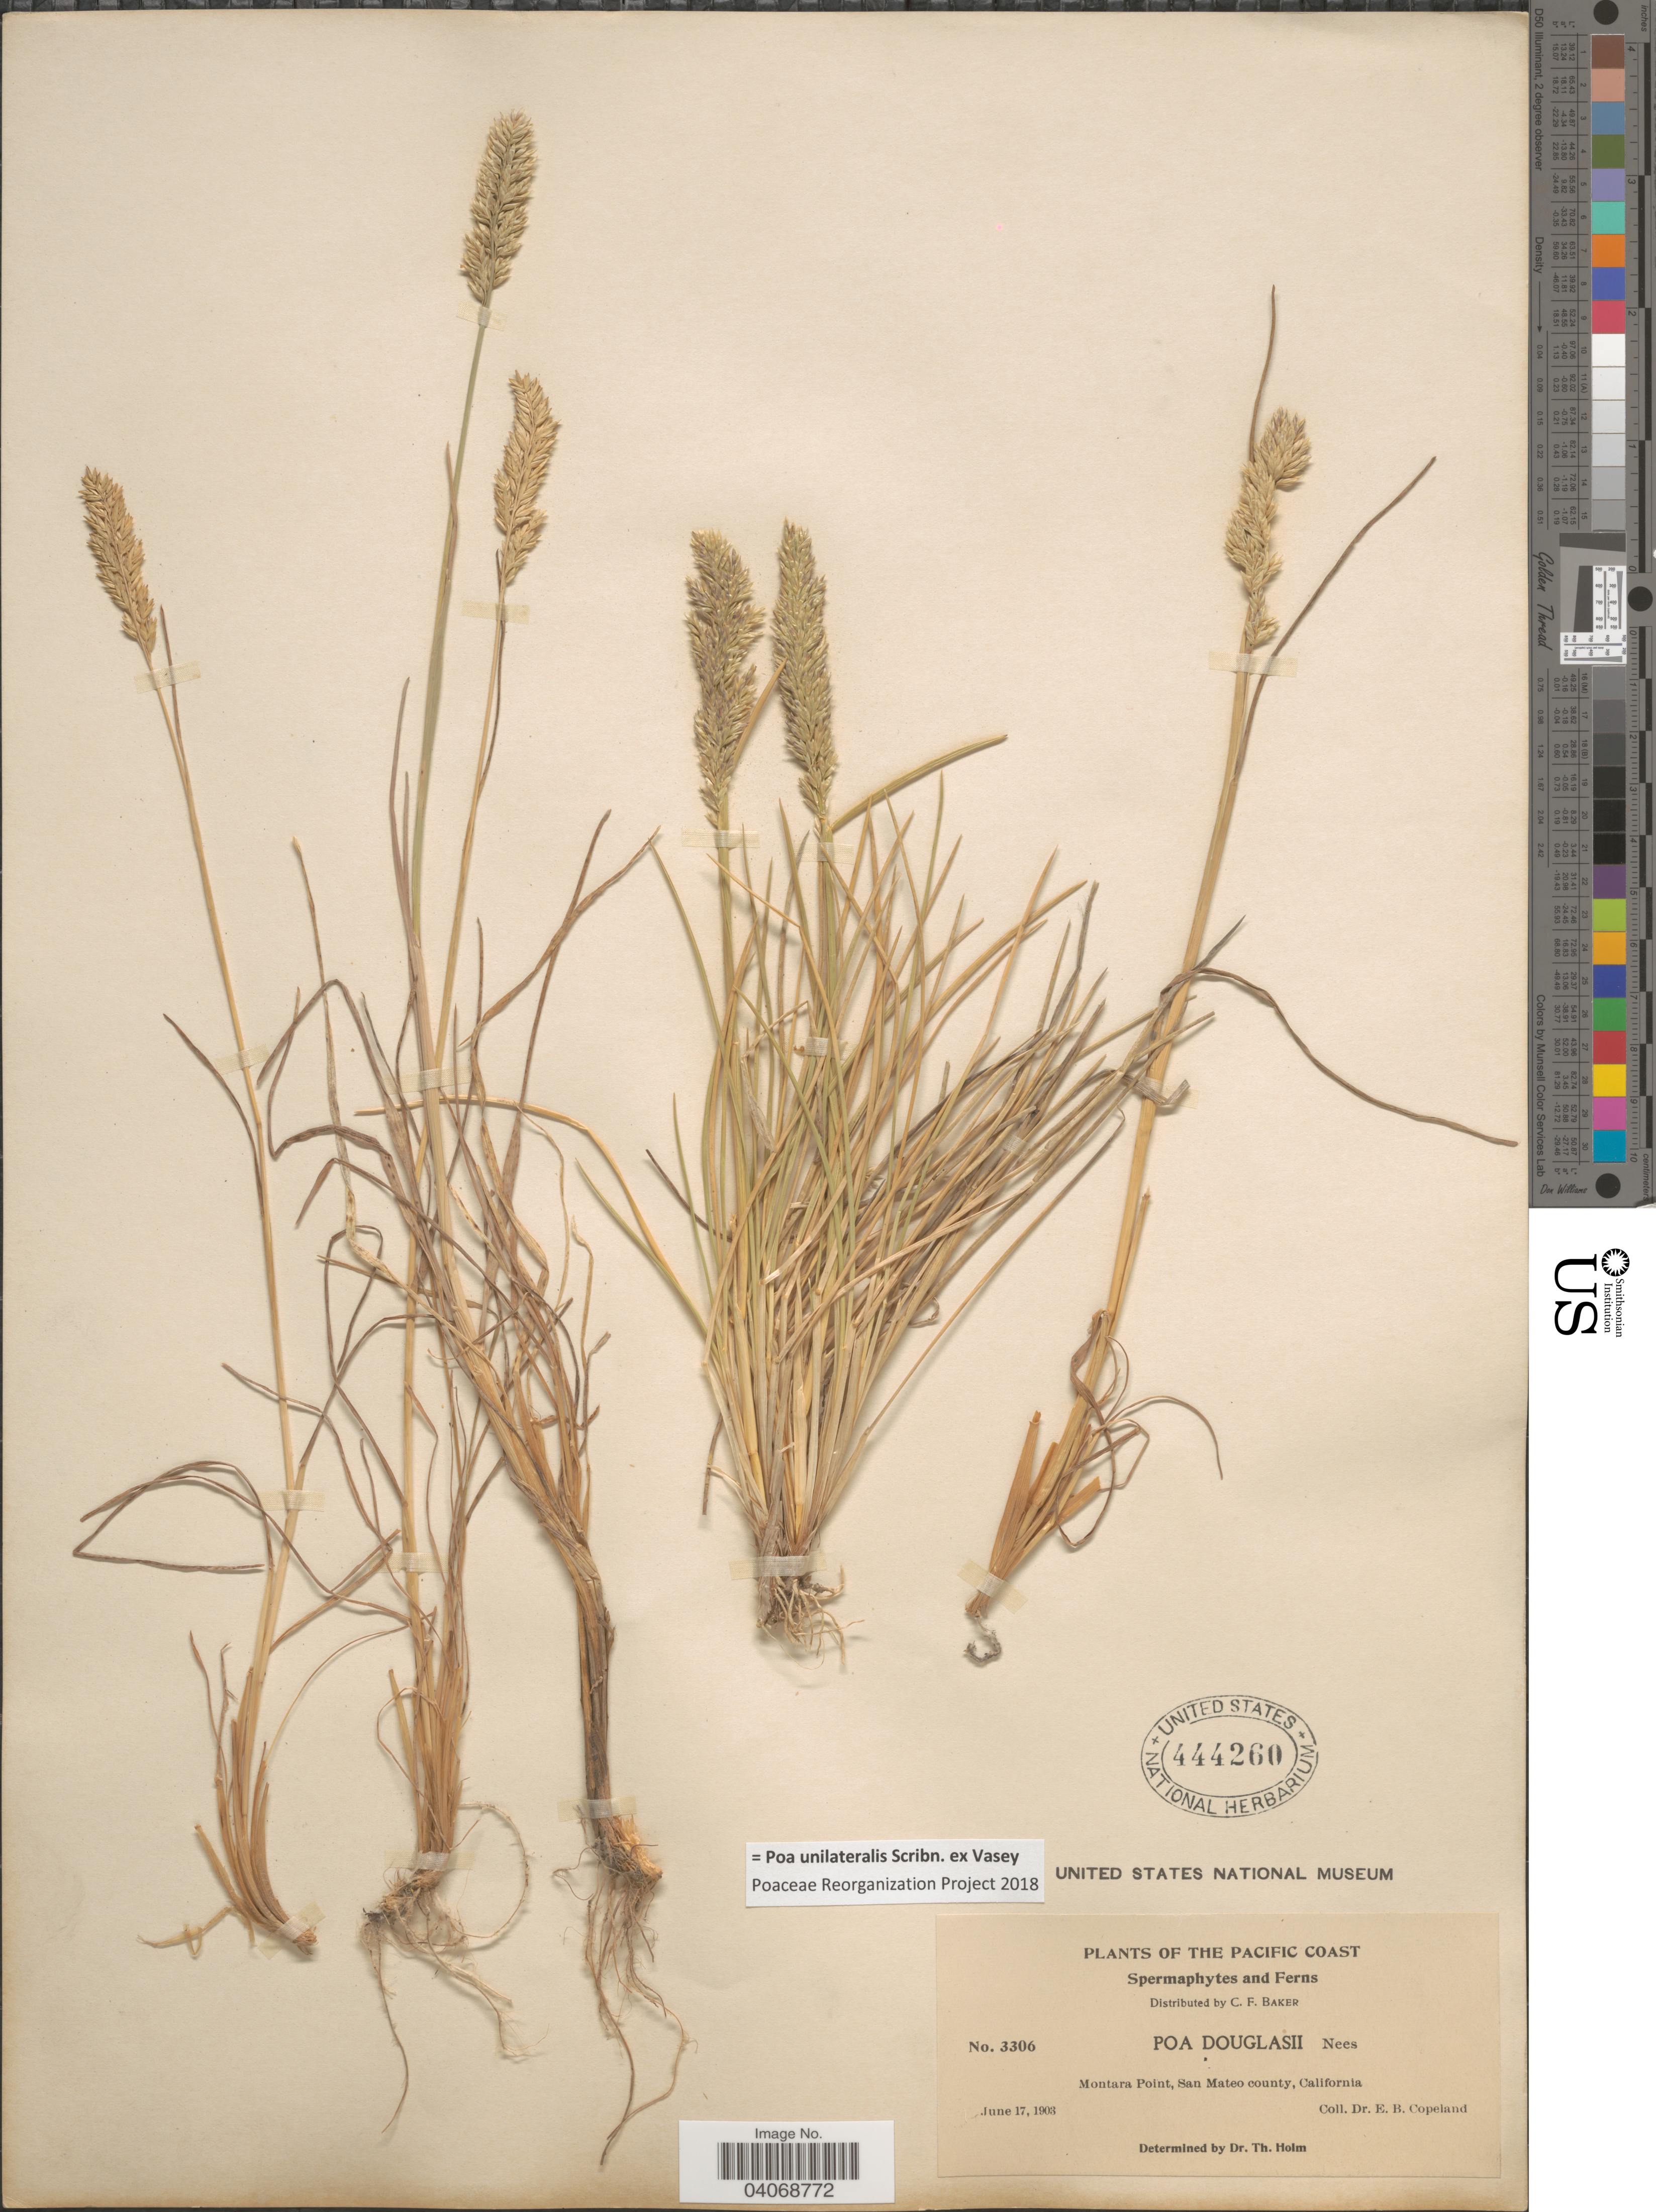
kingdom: Plantae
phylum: Tracheophyta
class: Liliopsida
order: Poales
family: Poaceae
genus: Poa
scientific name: Poa unilateralis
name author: Scribn. ex Vasey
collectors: E. B. Copeland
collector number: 3306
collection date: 1903-06-17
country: United States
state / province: California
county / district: San Mateo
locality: The Pacific Coast. Montara Point, San Mateo county.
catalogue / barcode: US 444260